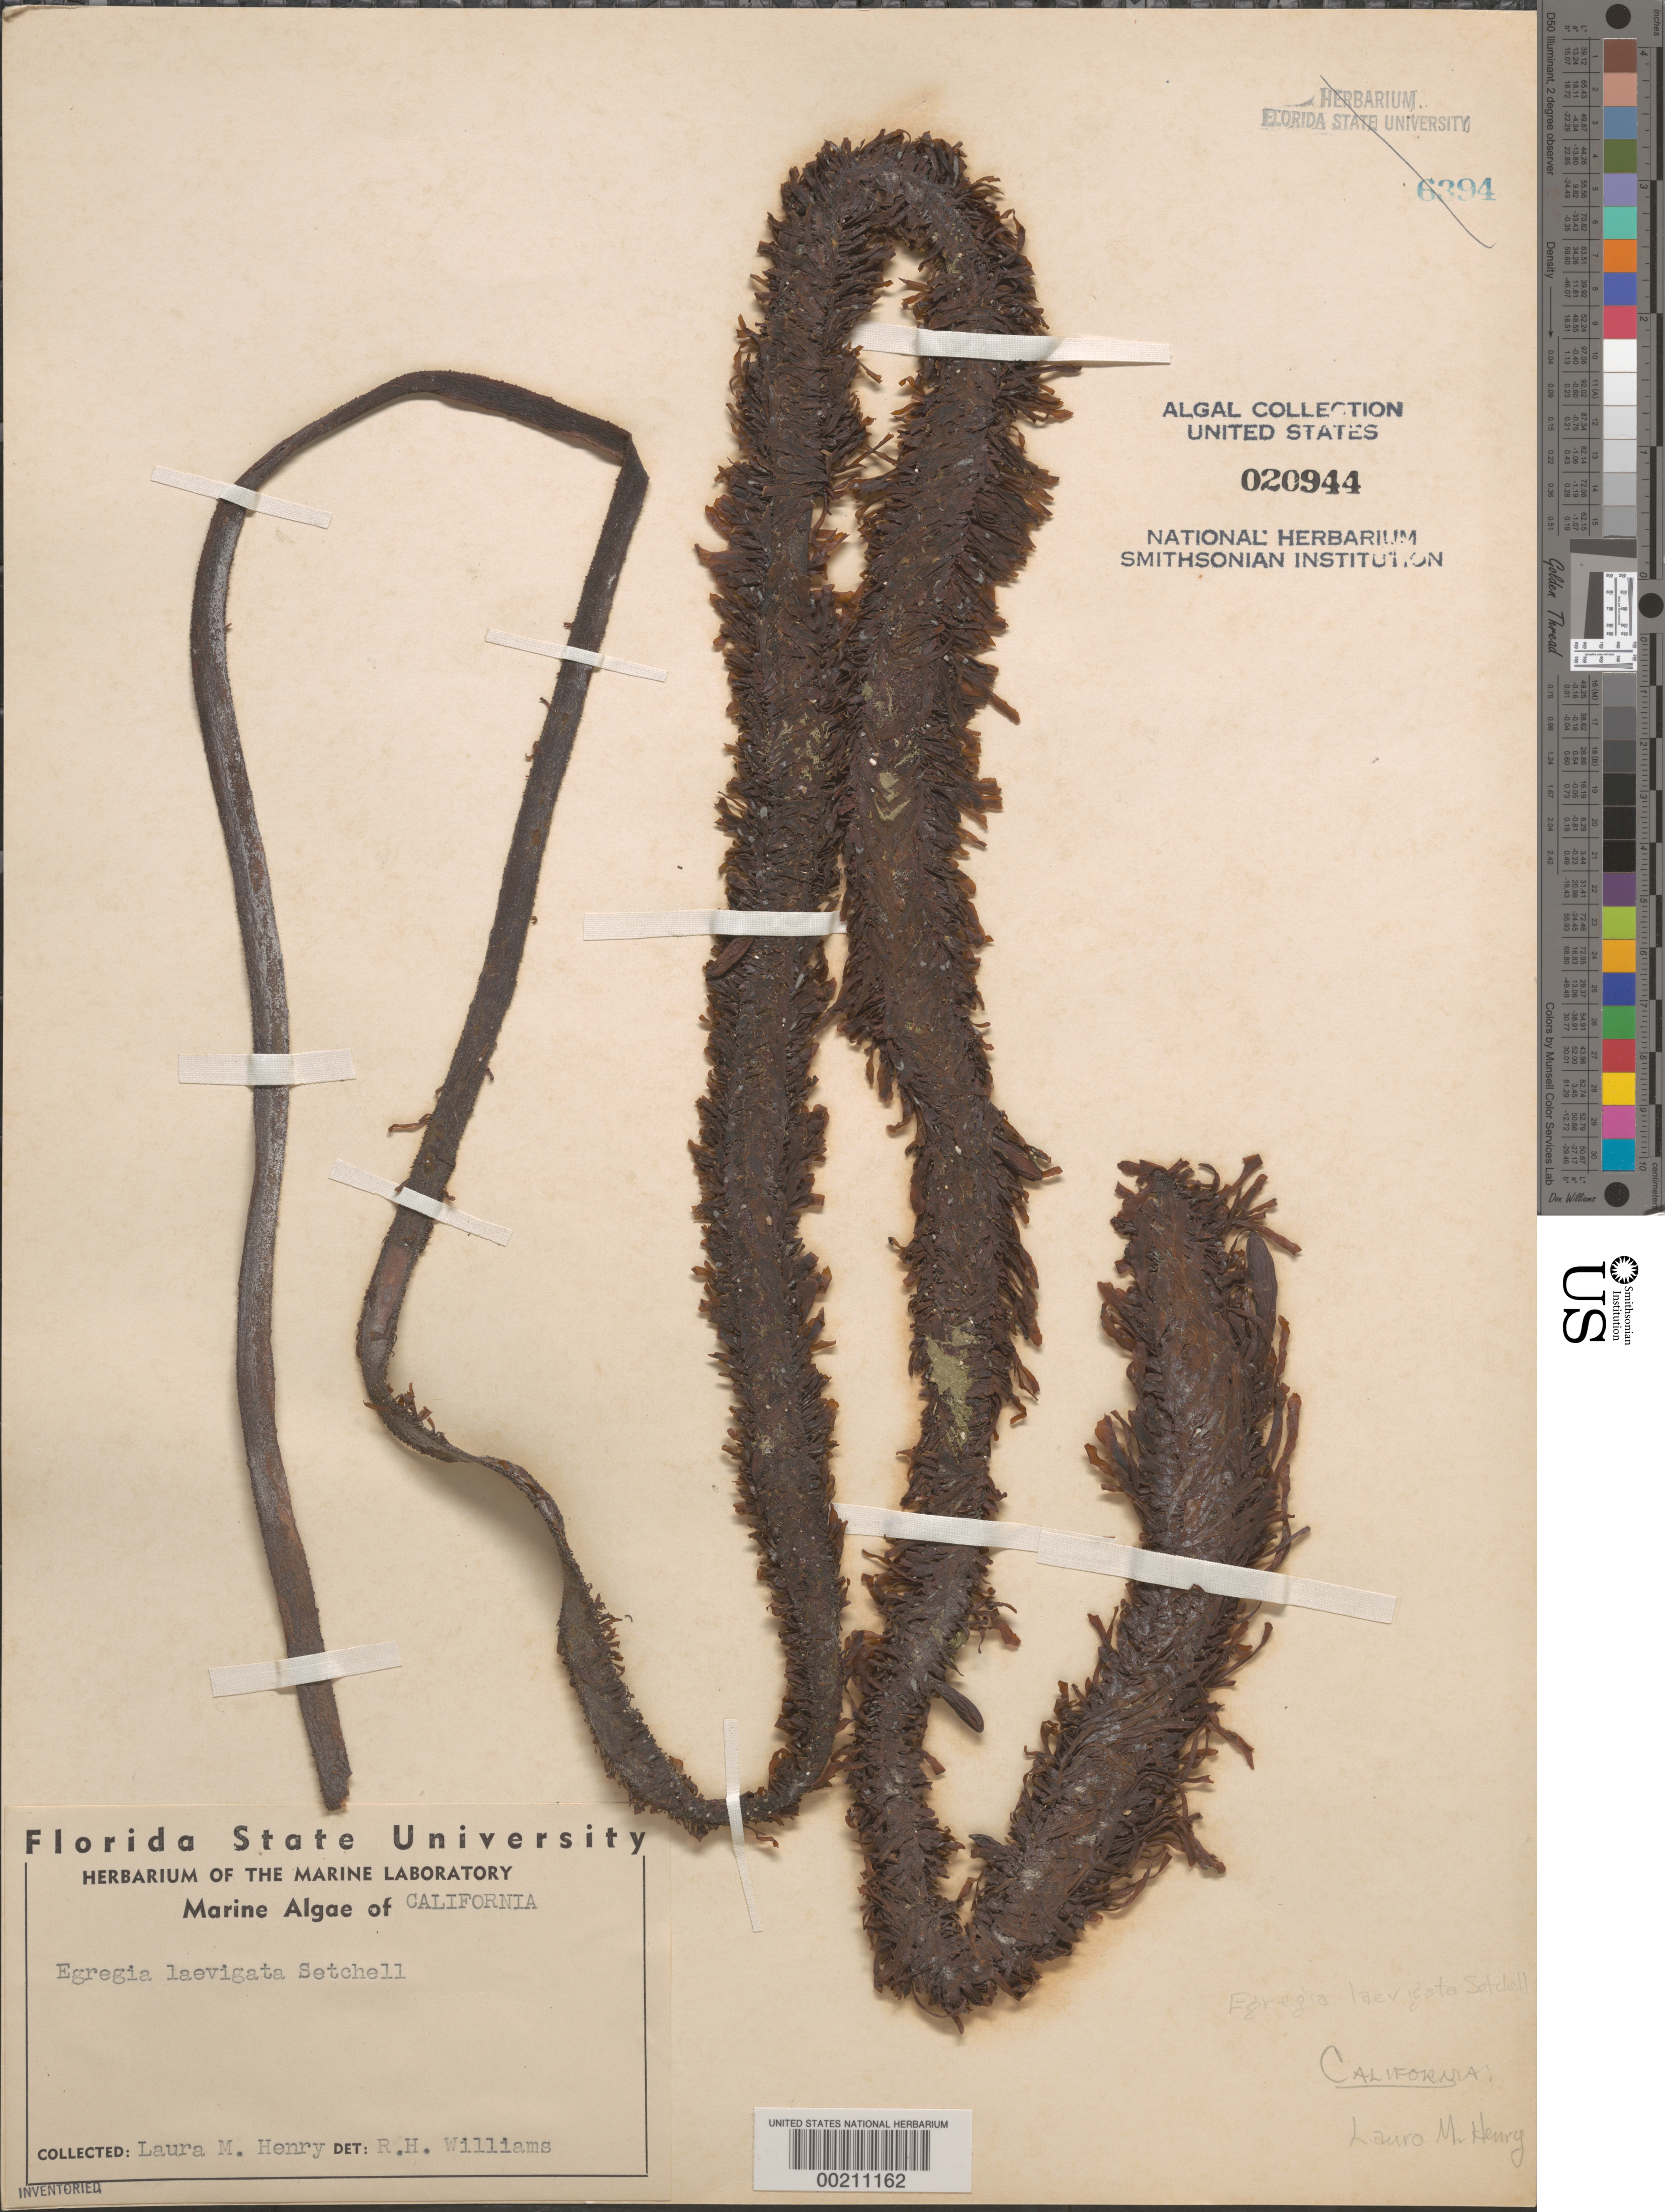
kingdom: Chromista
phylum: Ochrophyta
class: Phaeophyceae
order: Laminariales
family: Lessoniaceae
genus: Egregia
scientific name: Egregia menziesii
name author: (Turner) Aresch.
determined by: Algae name updating Project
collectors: L. Henry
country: United States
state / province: California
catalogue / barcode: US 20944